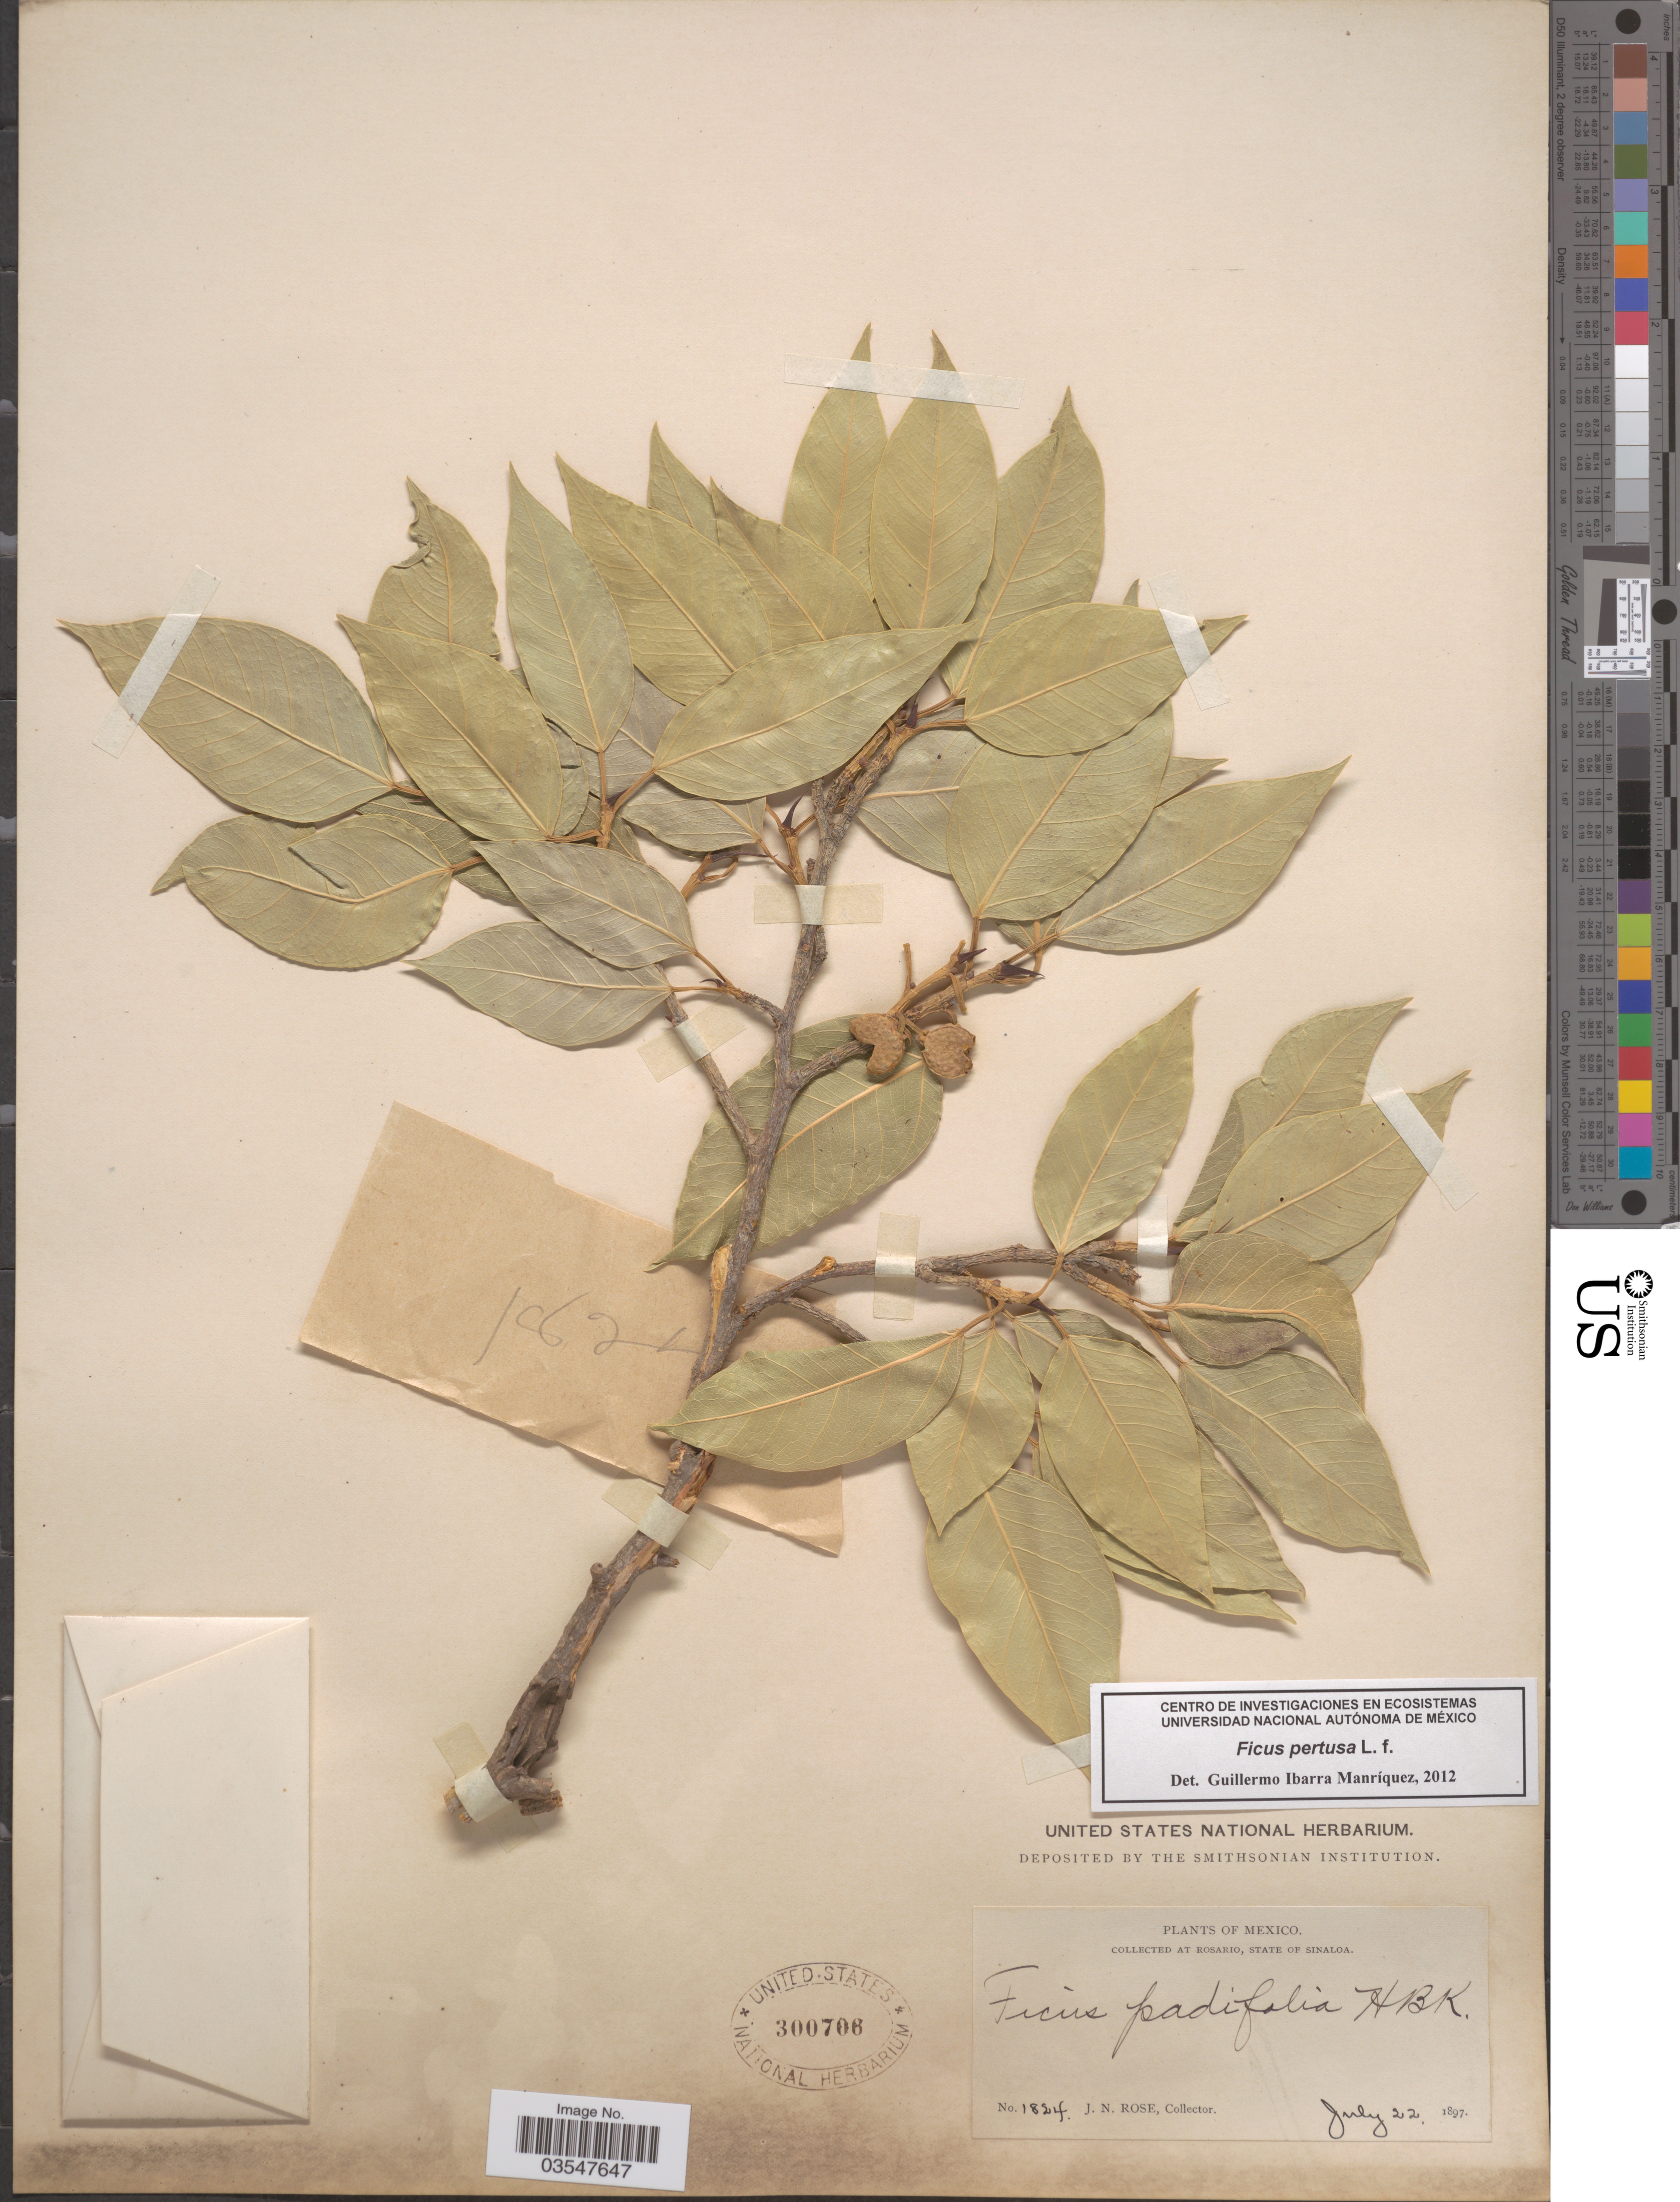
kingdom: Plantae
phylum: Tracheophyta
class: Magnoliopsida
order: Rosales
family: Moraceae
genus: Ficus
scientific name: Ficus pertusa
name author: L. f.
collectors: J. N. Rose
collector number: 1824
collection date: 1897-07-22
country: Mexico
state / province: Sinaloa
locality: At Rosario.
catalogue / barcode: US 300706